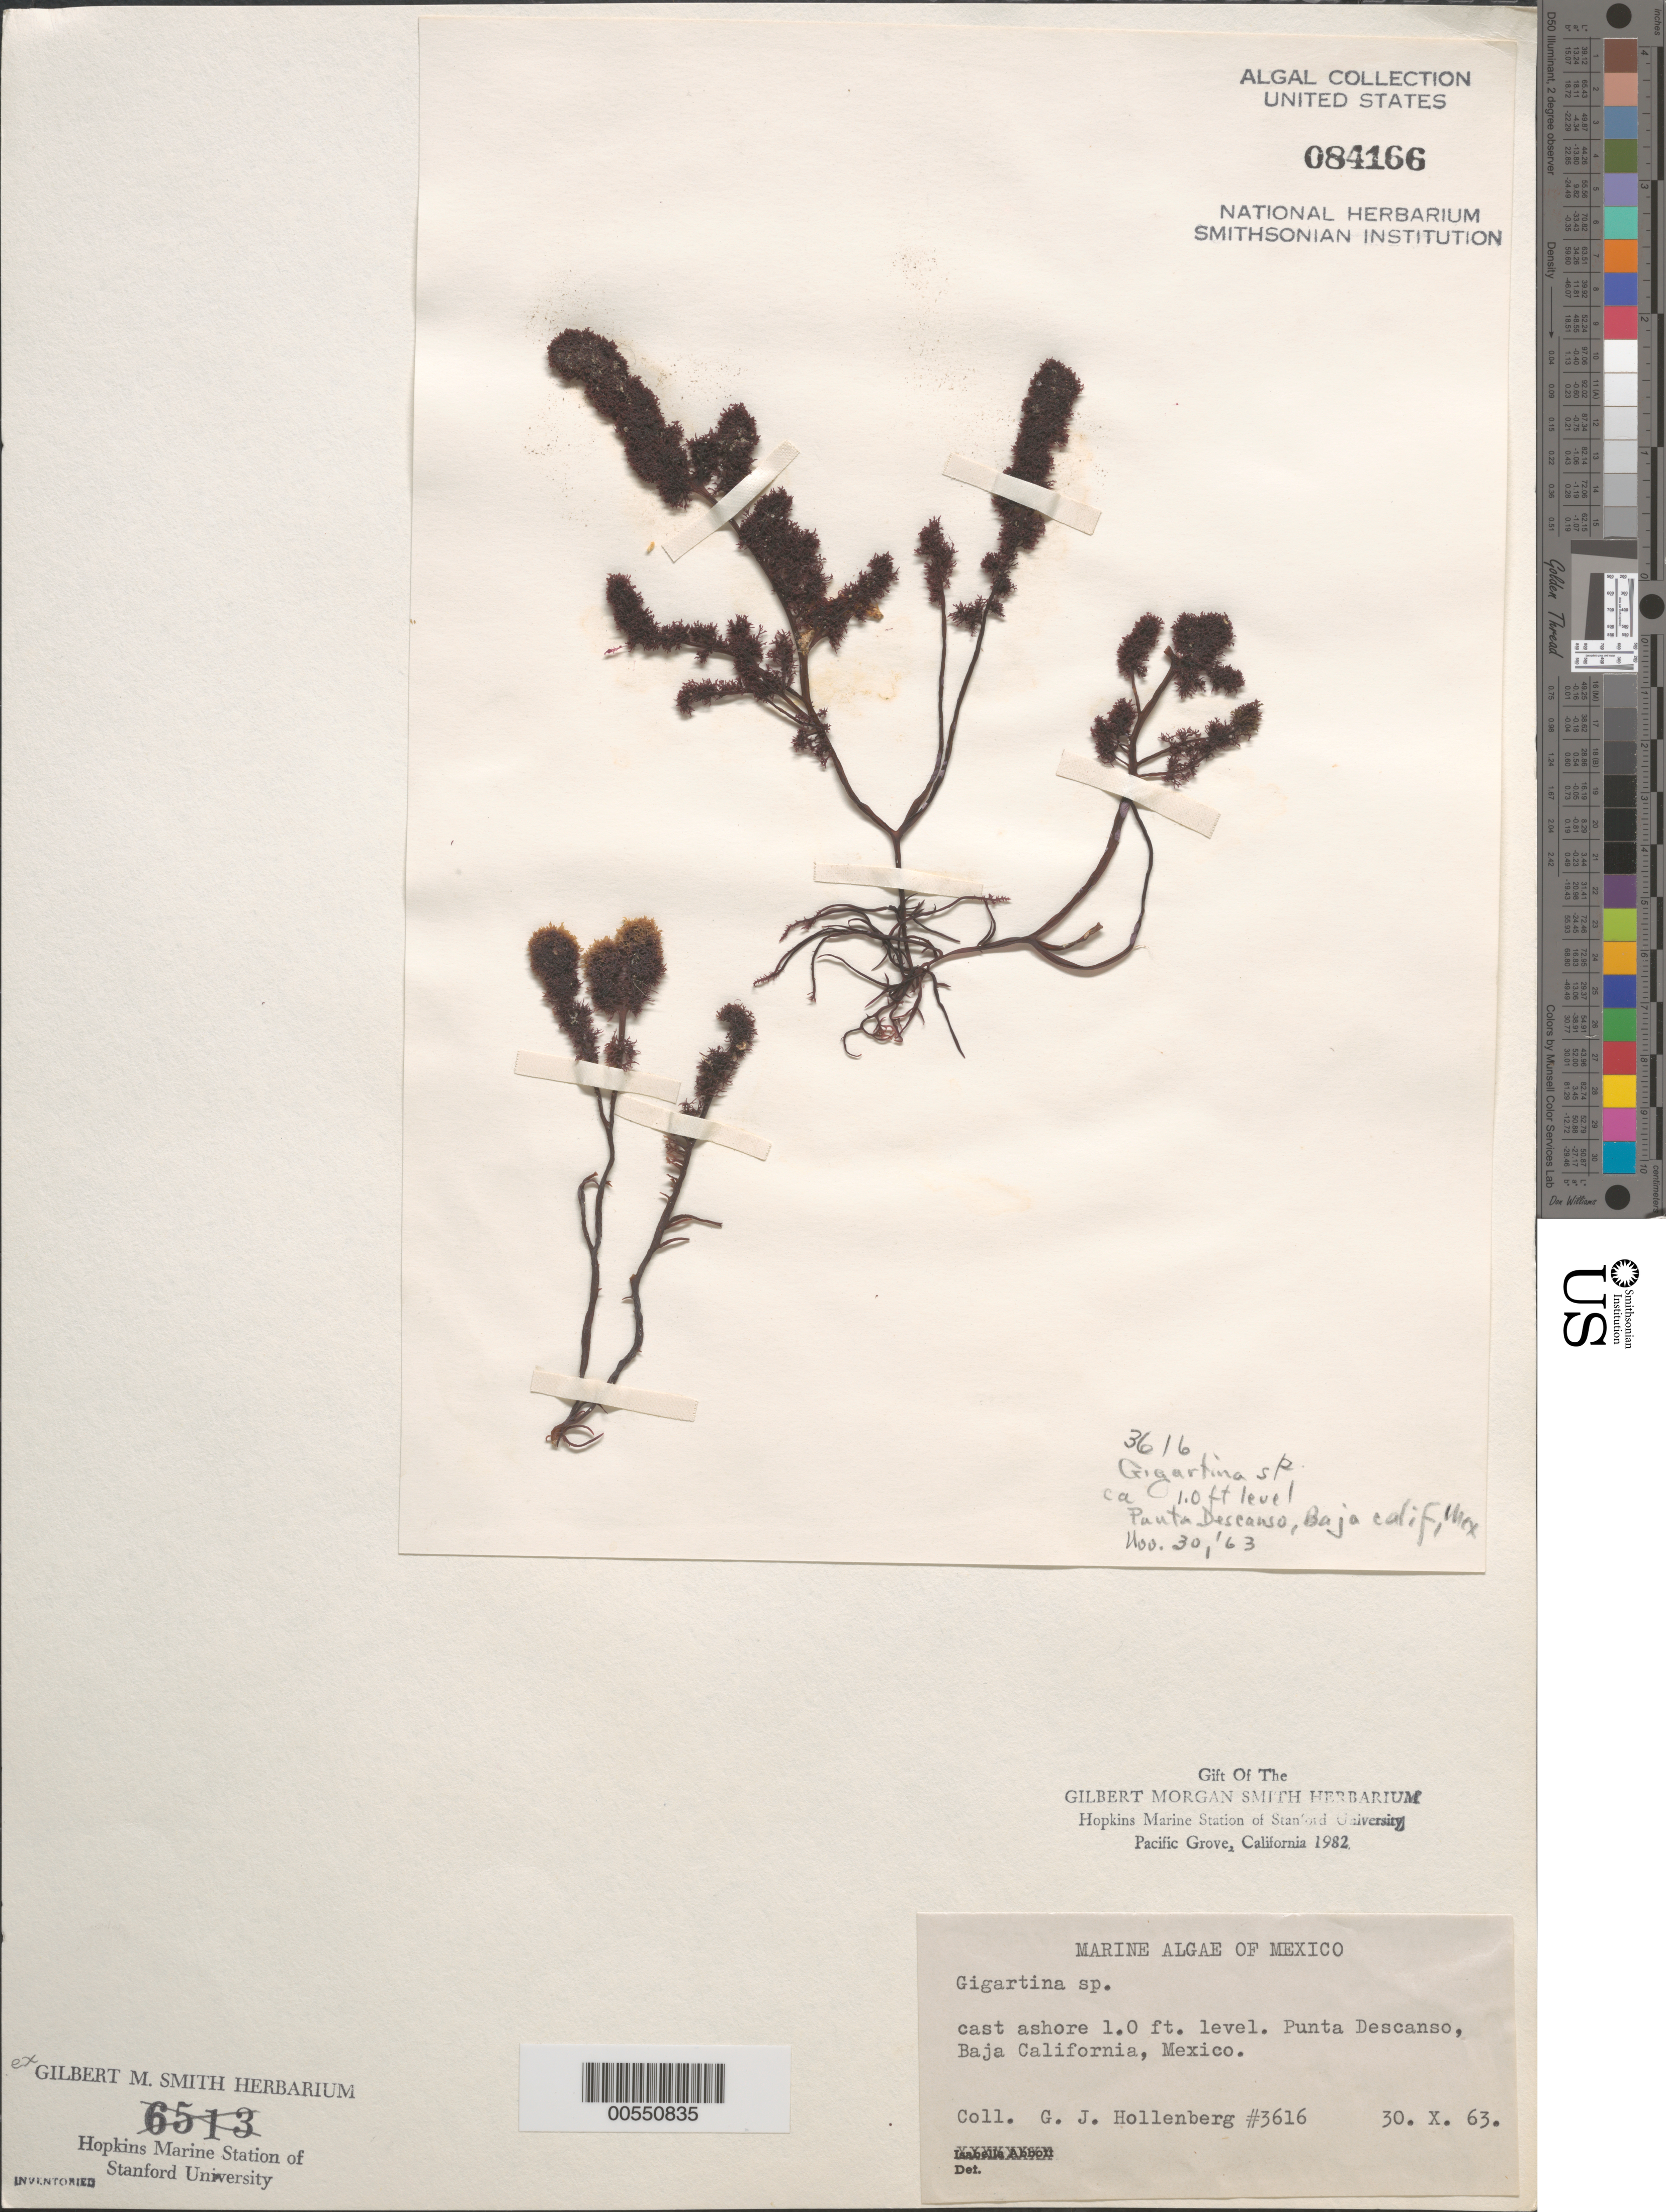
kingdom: Plantae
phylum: Rhodophyta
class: Florideophyceae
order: Gigartinales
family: Gigartinaceae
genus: Gigartina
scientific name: Gigartina sp.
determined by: Hollenberg, George J.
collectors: G. Hollenberg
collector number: GJH 3616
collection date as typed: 30 Oct 1963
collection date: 1963-10-30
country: Mexico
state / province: Baja California Norte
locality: Punta Descanso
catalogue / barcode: US 84166